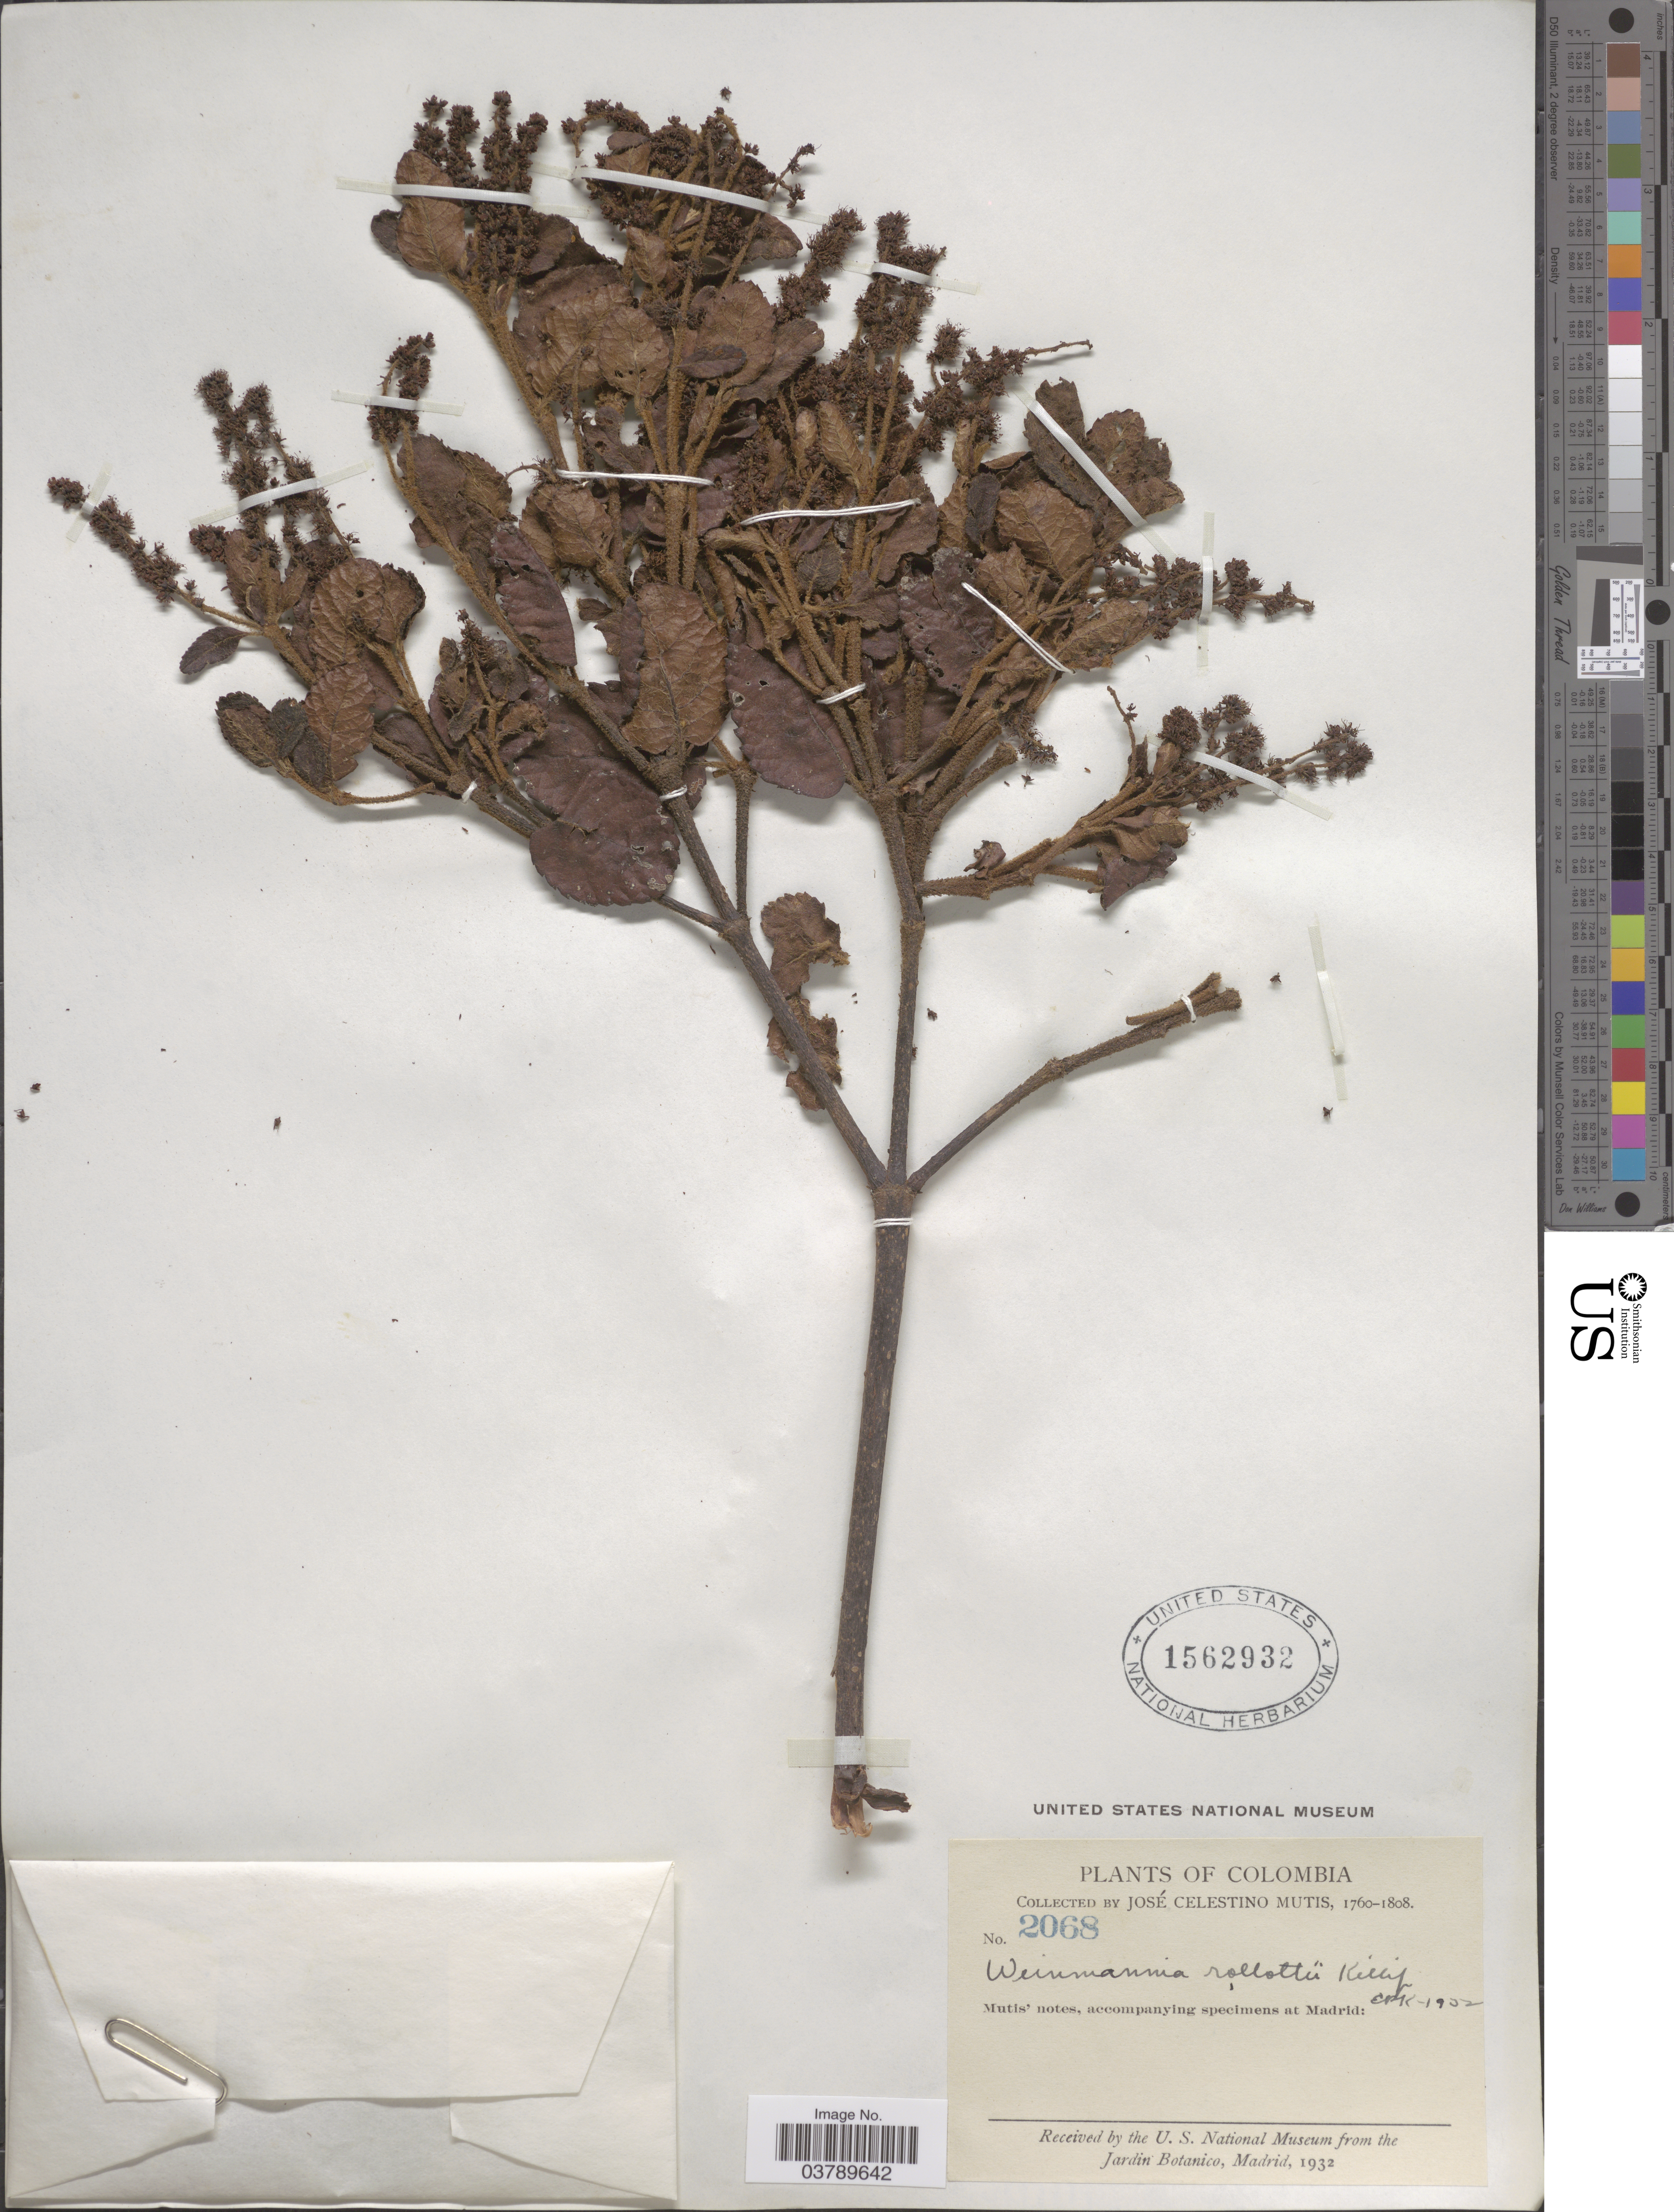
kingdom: Plantae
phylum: Tracheophyta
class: Magnoliopsida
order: Oxalidales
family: Cunoniaceae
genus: Weinmannia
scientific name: Weinmannia rollottii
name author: Killip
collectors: J. C. B. Mutis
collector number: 2068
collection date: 1760/1808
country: Colombia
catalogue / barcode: US 1562932